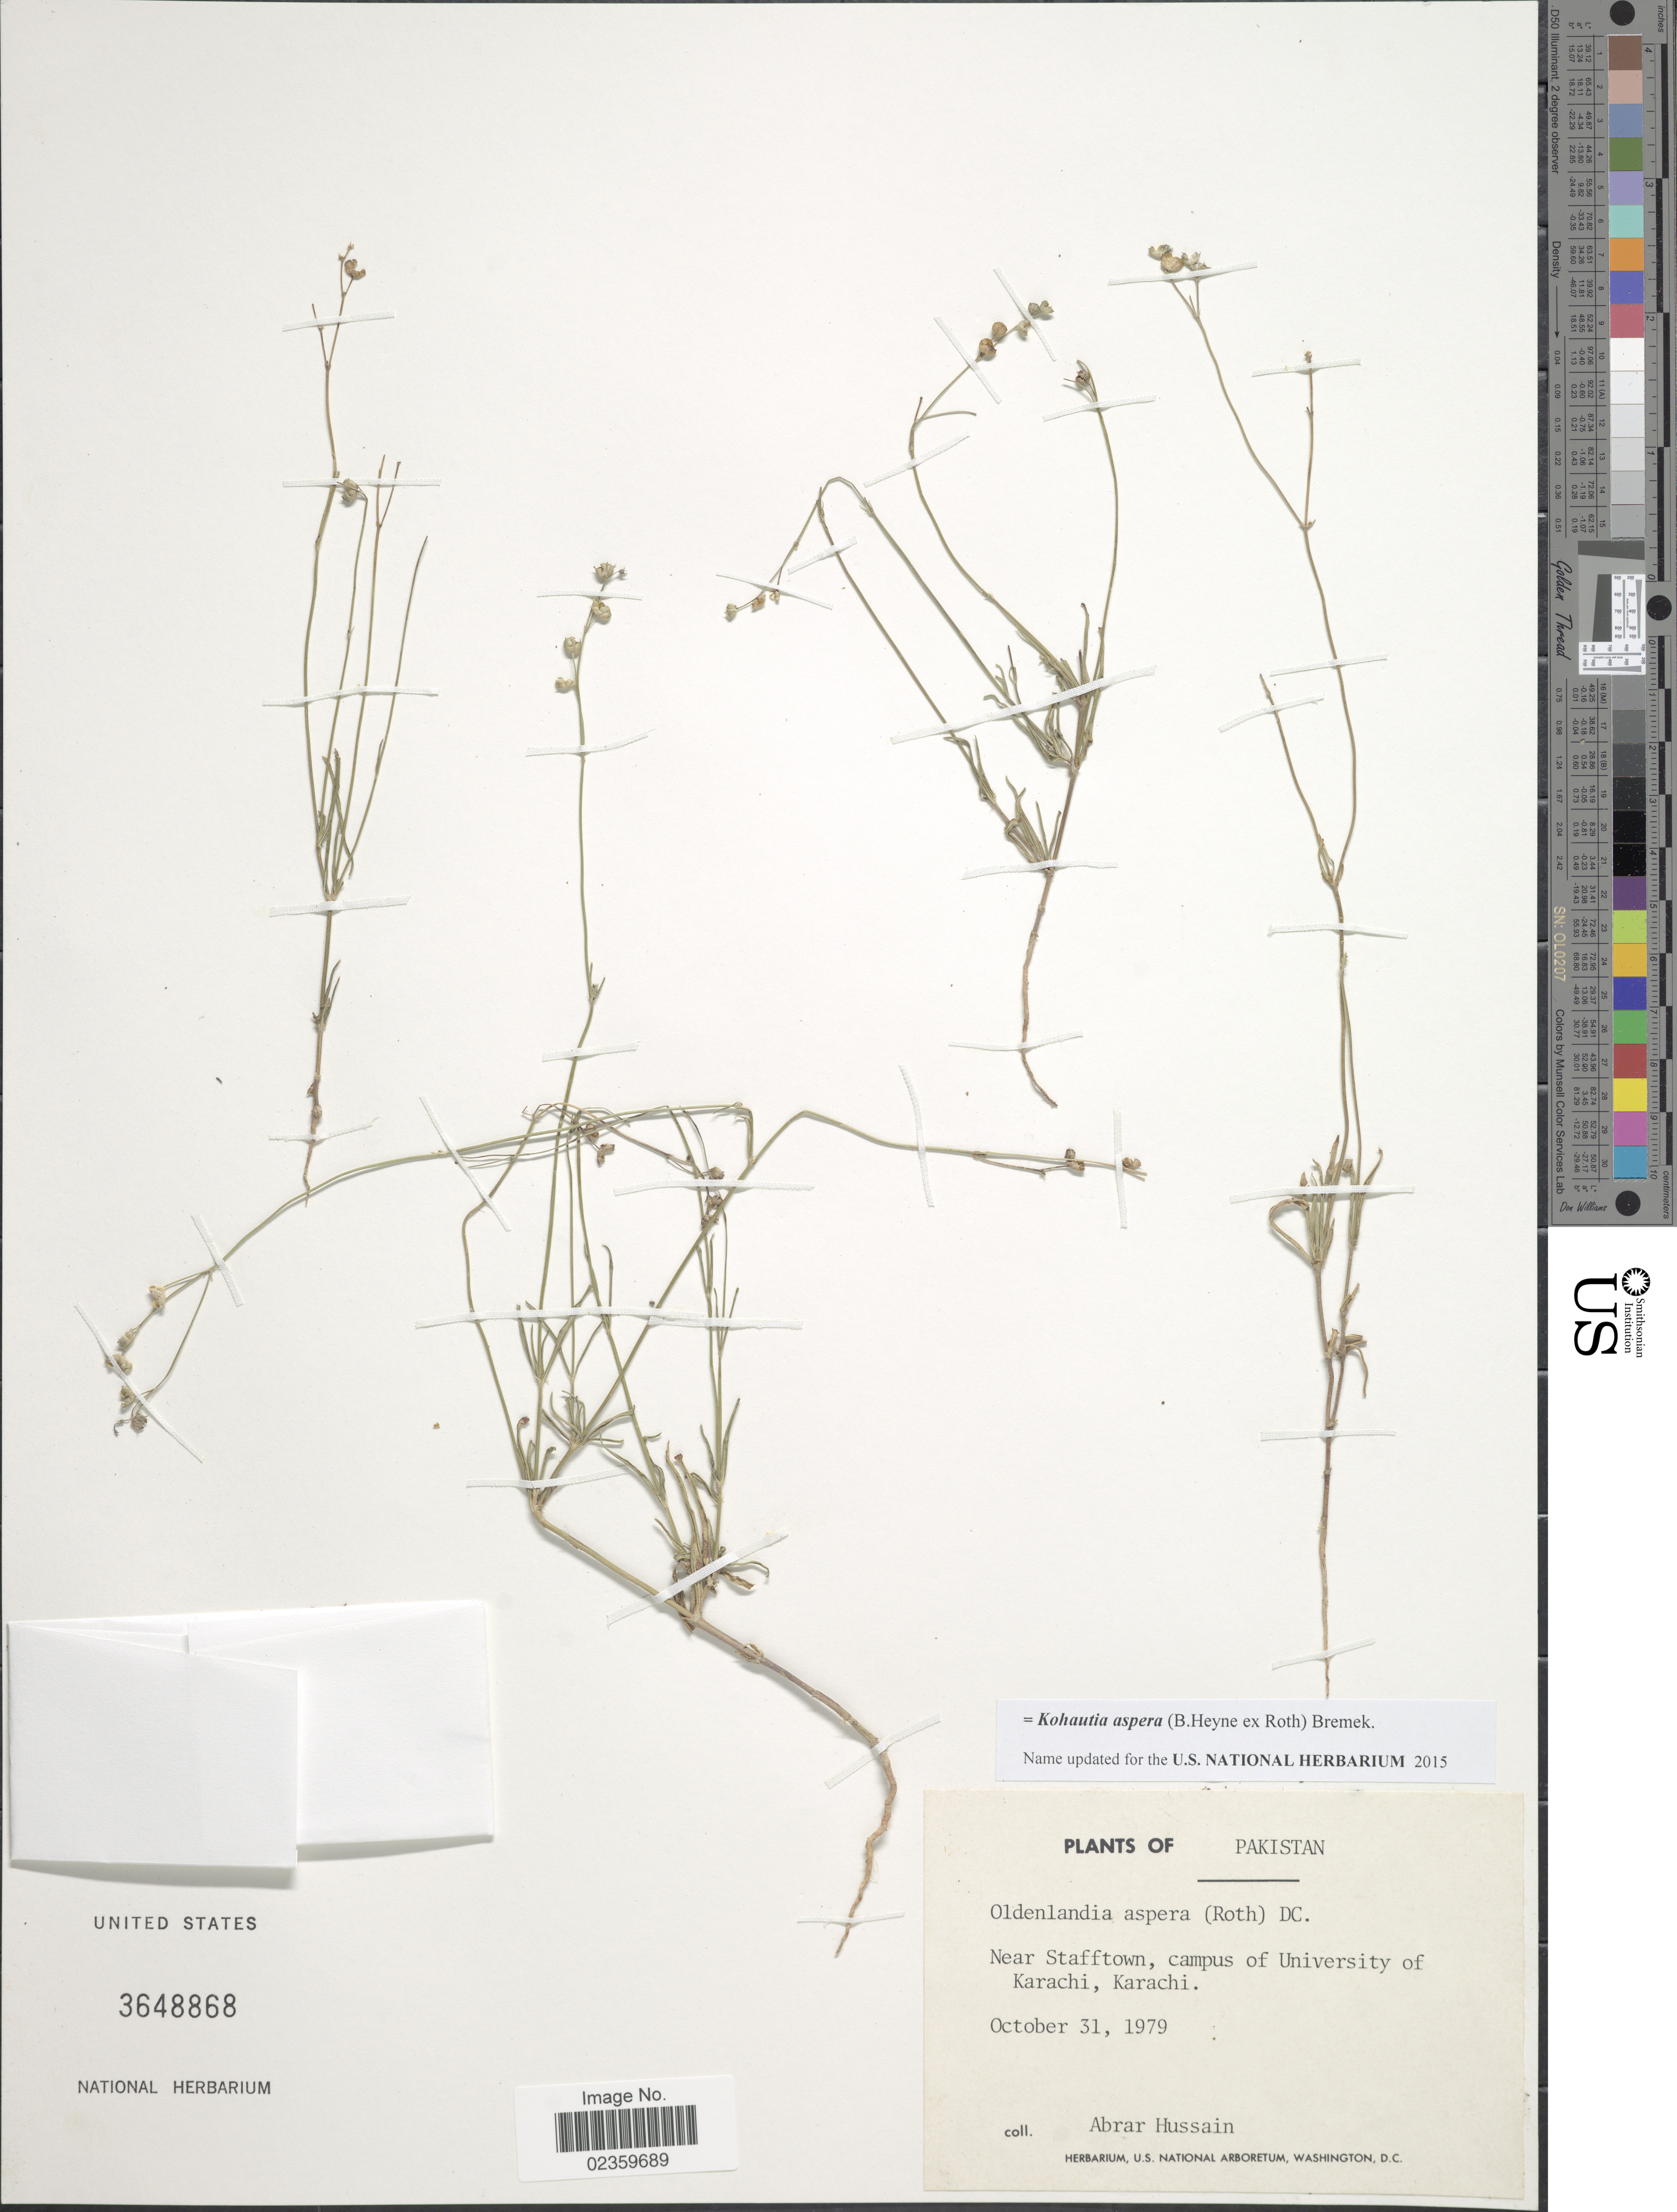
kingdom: Plantae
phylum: Tracheophyta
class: Magnoliopsida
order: Gentianales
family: Rubiaceae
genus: Kohautia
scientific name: Kohautia aspera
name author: (B. Heyne ex Roth) Bremek.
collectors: A. Hussain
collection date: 1979-10-31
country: Pakistan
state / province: Sindh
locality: Near Stafftown, campus of University of Karachi, Karachi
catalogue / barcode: US 3648868